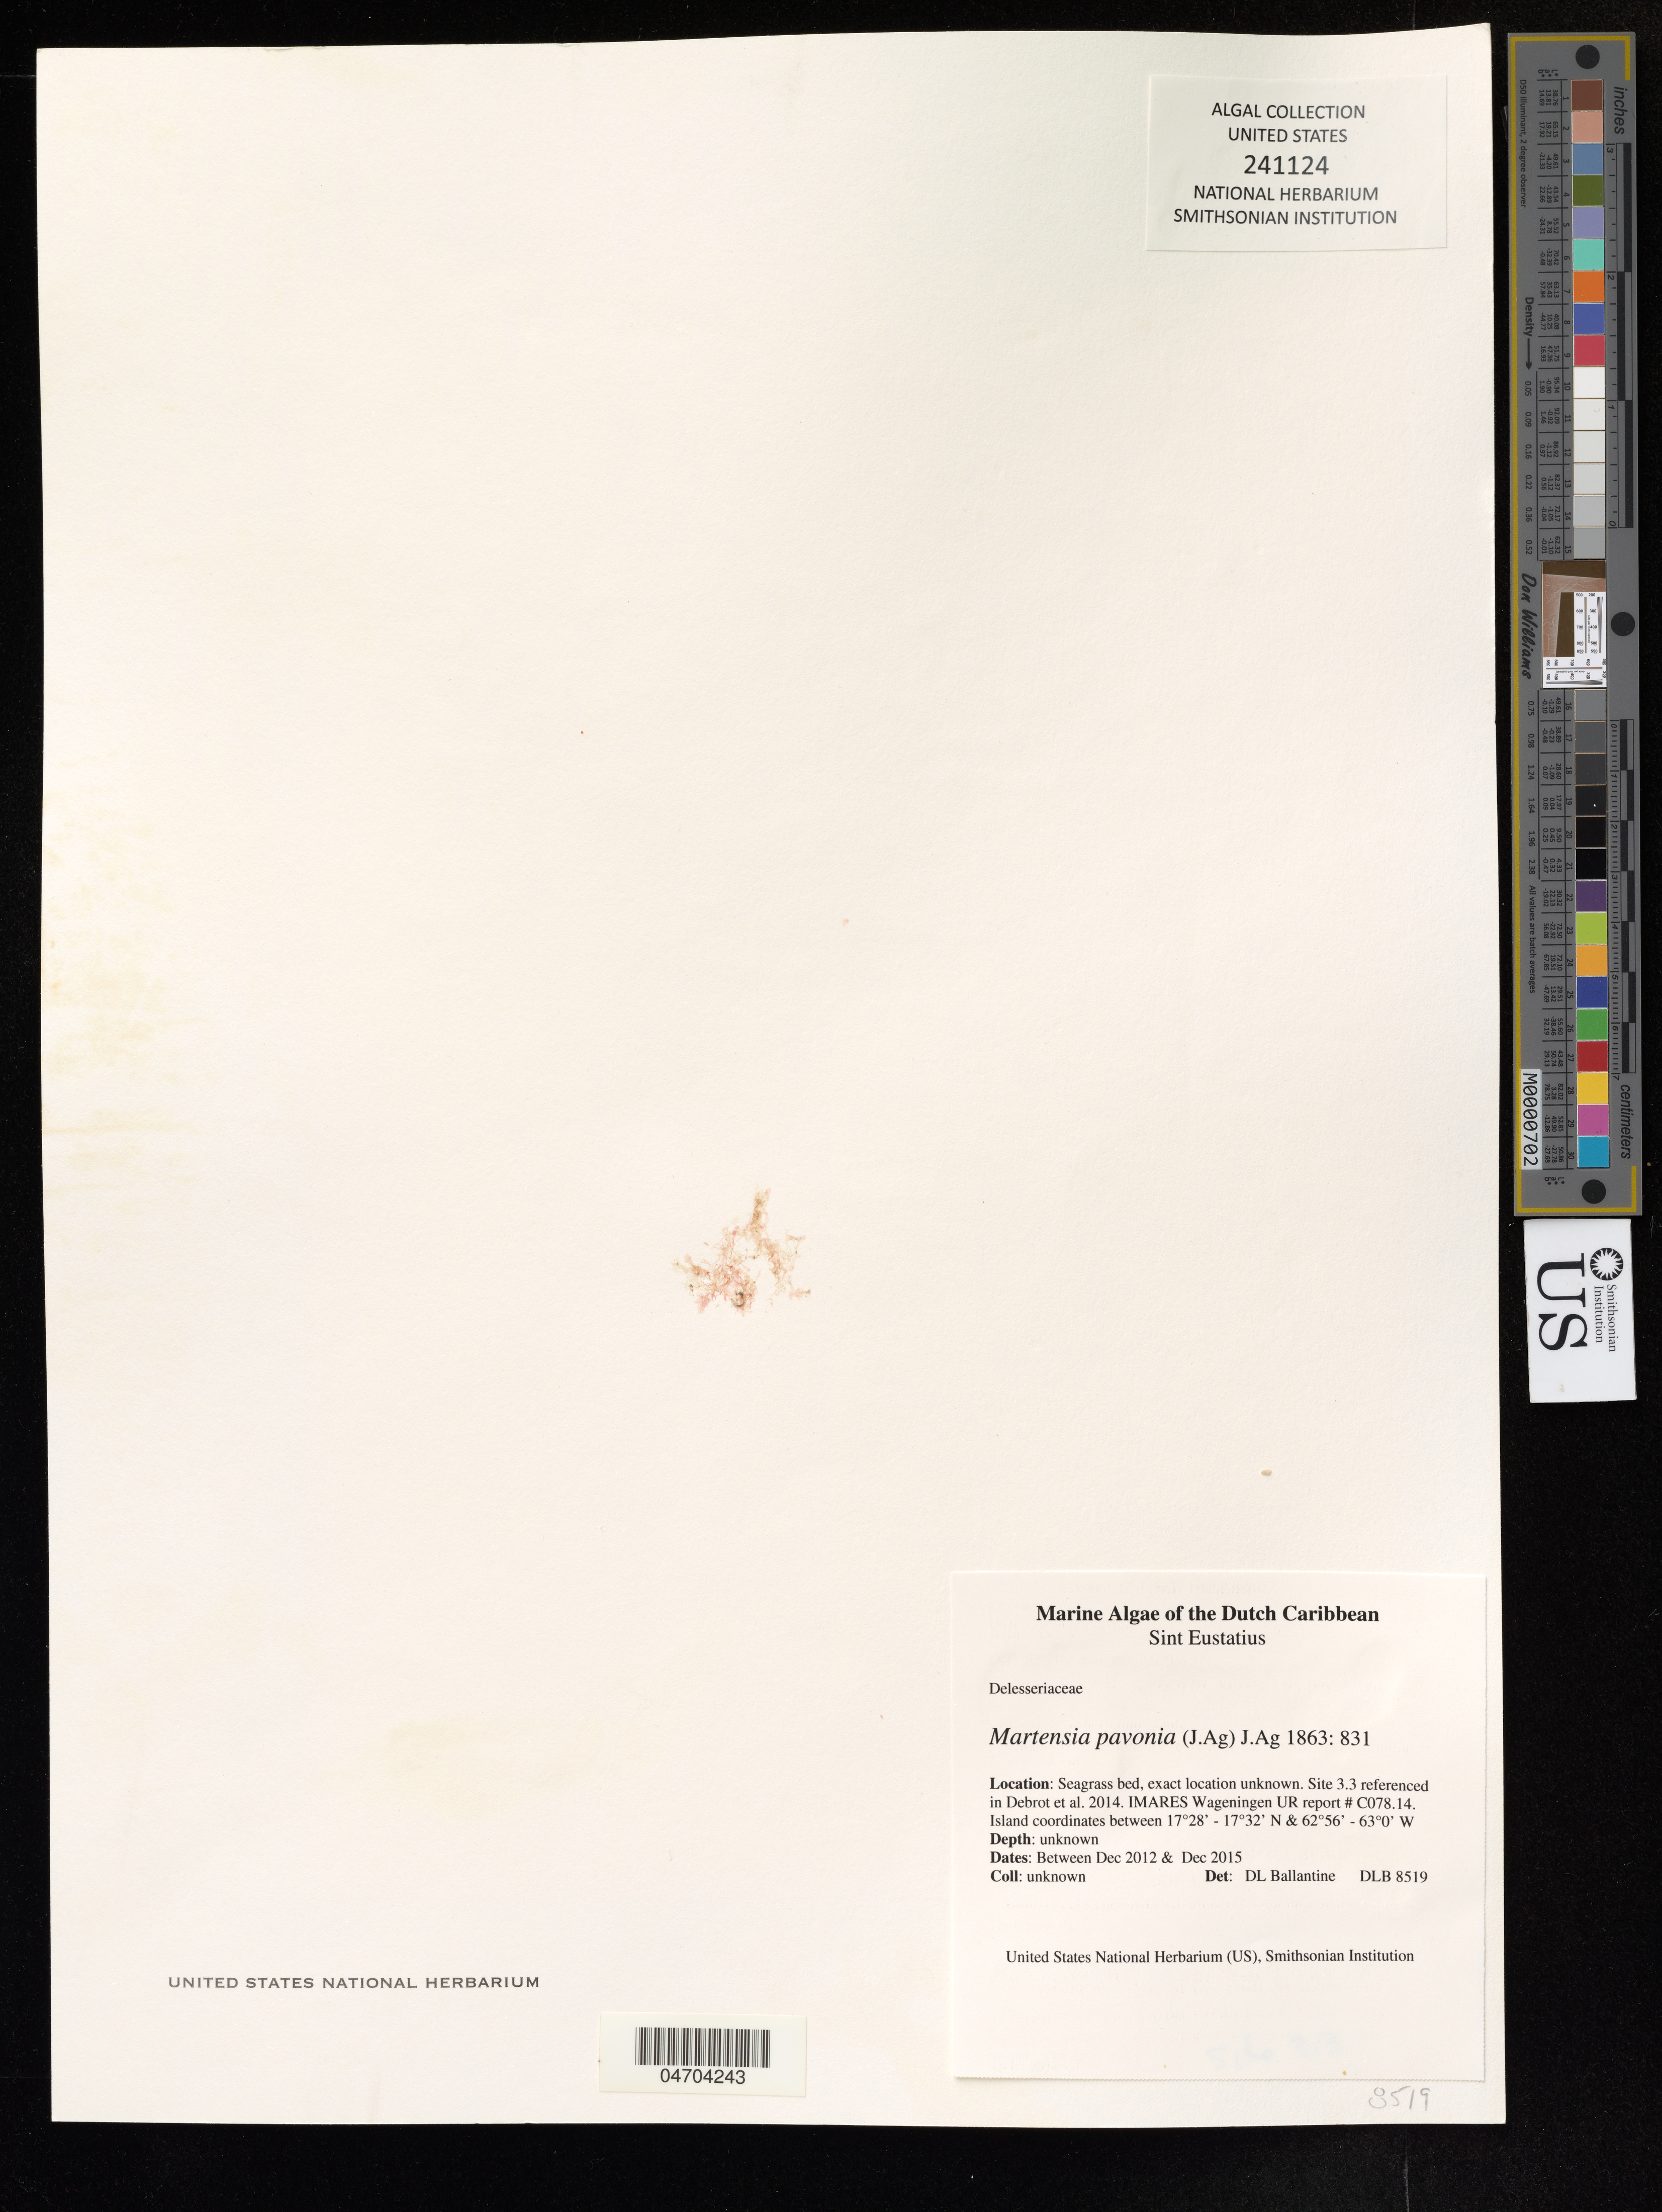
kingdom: Plantae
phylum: Rhodophyta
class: Florideophyceae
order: Ceramiales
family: Delesseriaceae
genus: Martensia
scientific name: Martensia pavonia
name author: (J. Agardh) J. Agardh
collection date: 2012-12/2015-12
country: Netherlands Antilles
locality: The Dutch Caribbean, Sint Eustatius.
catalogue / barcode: US 241124